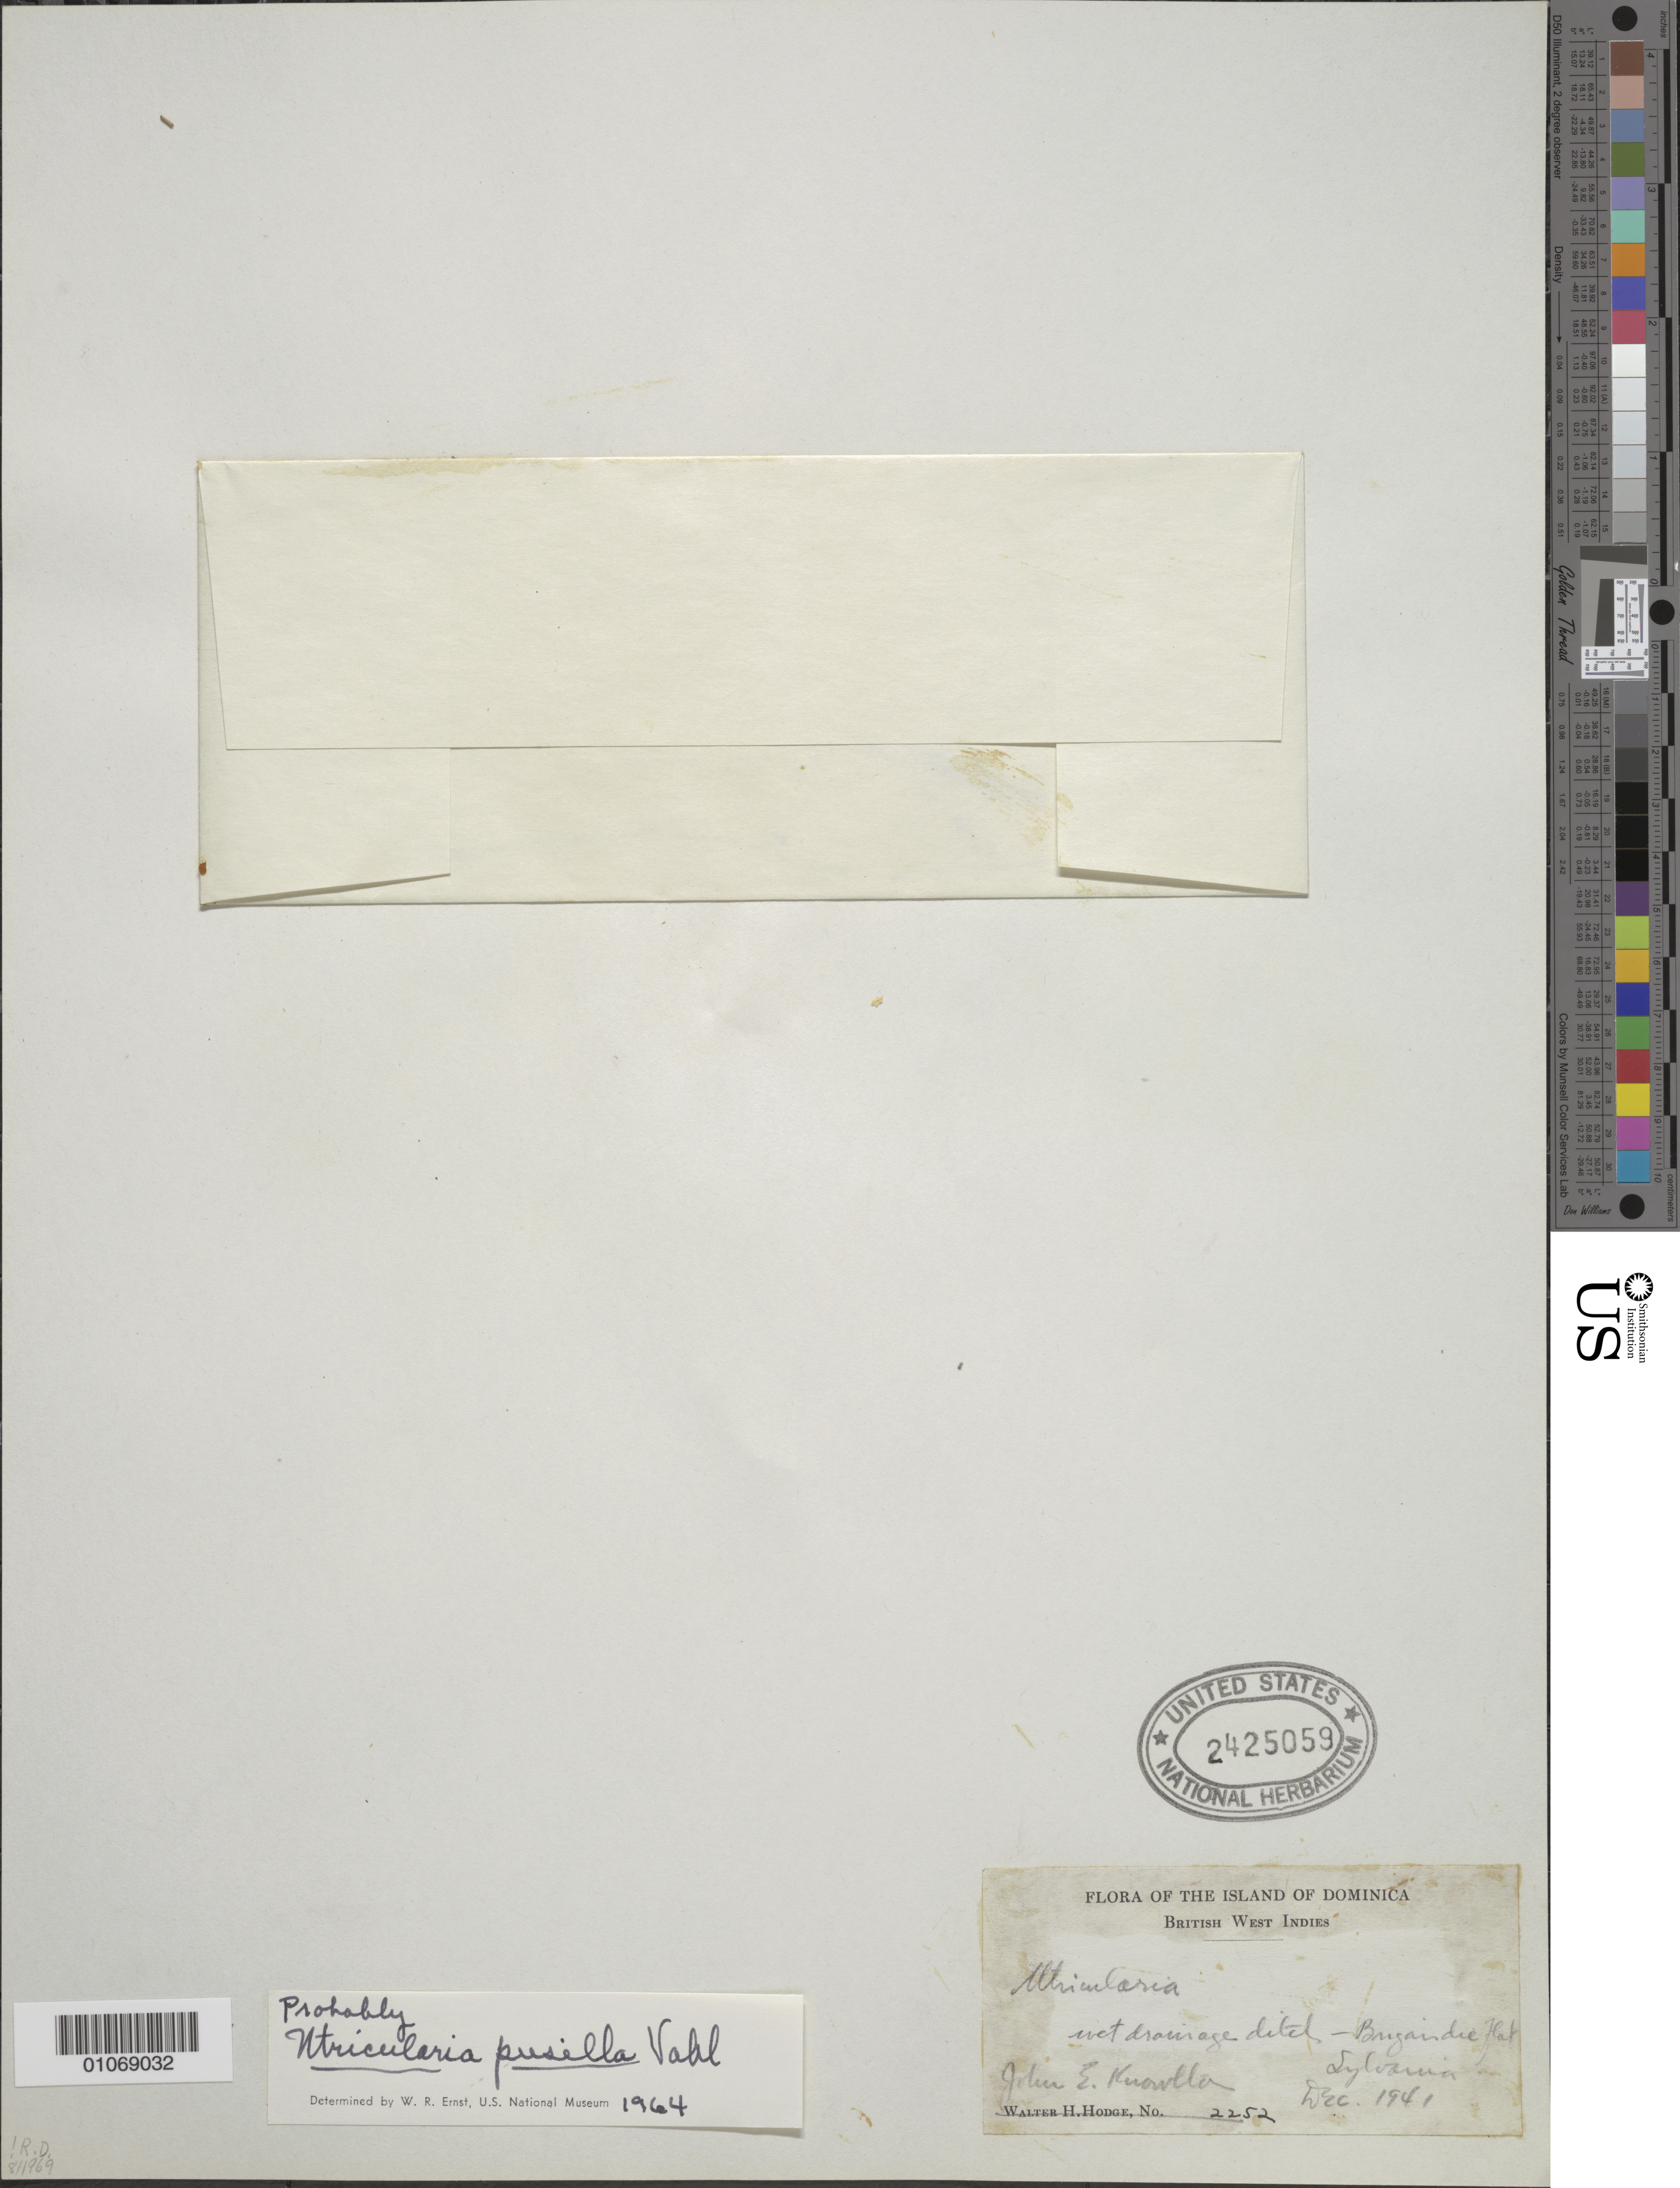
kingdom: Plantae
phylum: Tracheophyta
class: Magnoliopsida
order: Lamiales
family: Lentibulariaceae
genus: Utricularia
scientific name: Utricularia pusilla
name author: Vahl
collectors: W. Hodge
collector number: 2252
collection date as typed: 01 Dec 1941 to 31 Dec 1941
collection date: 1941-12-01/1941-12-31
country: Dominica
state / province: St. Paul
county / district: Sylvania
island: Dominica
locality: Wet drainage ditch. Brigandine Flat. Sylvania.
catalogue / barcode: US 2425059